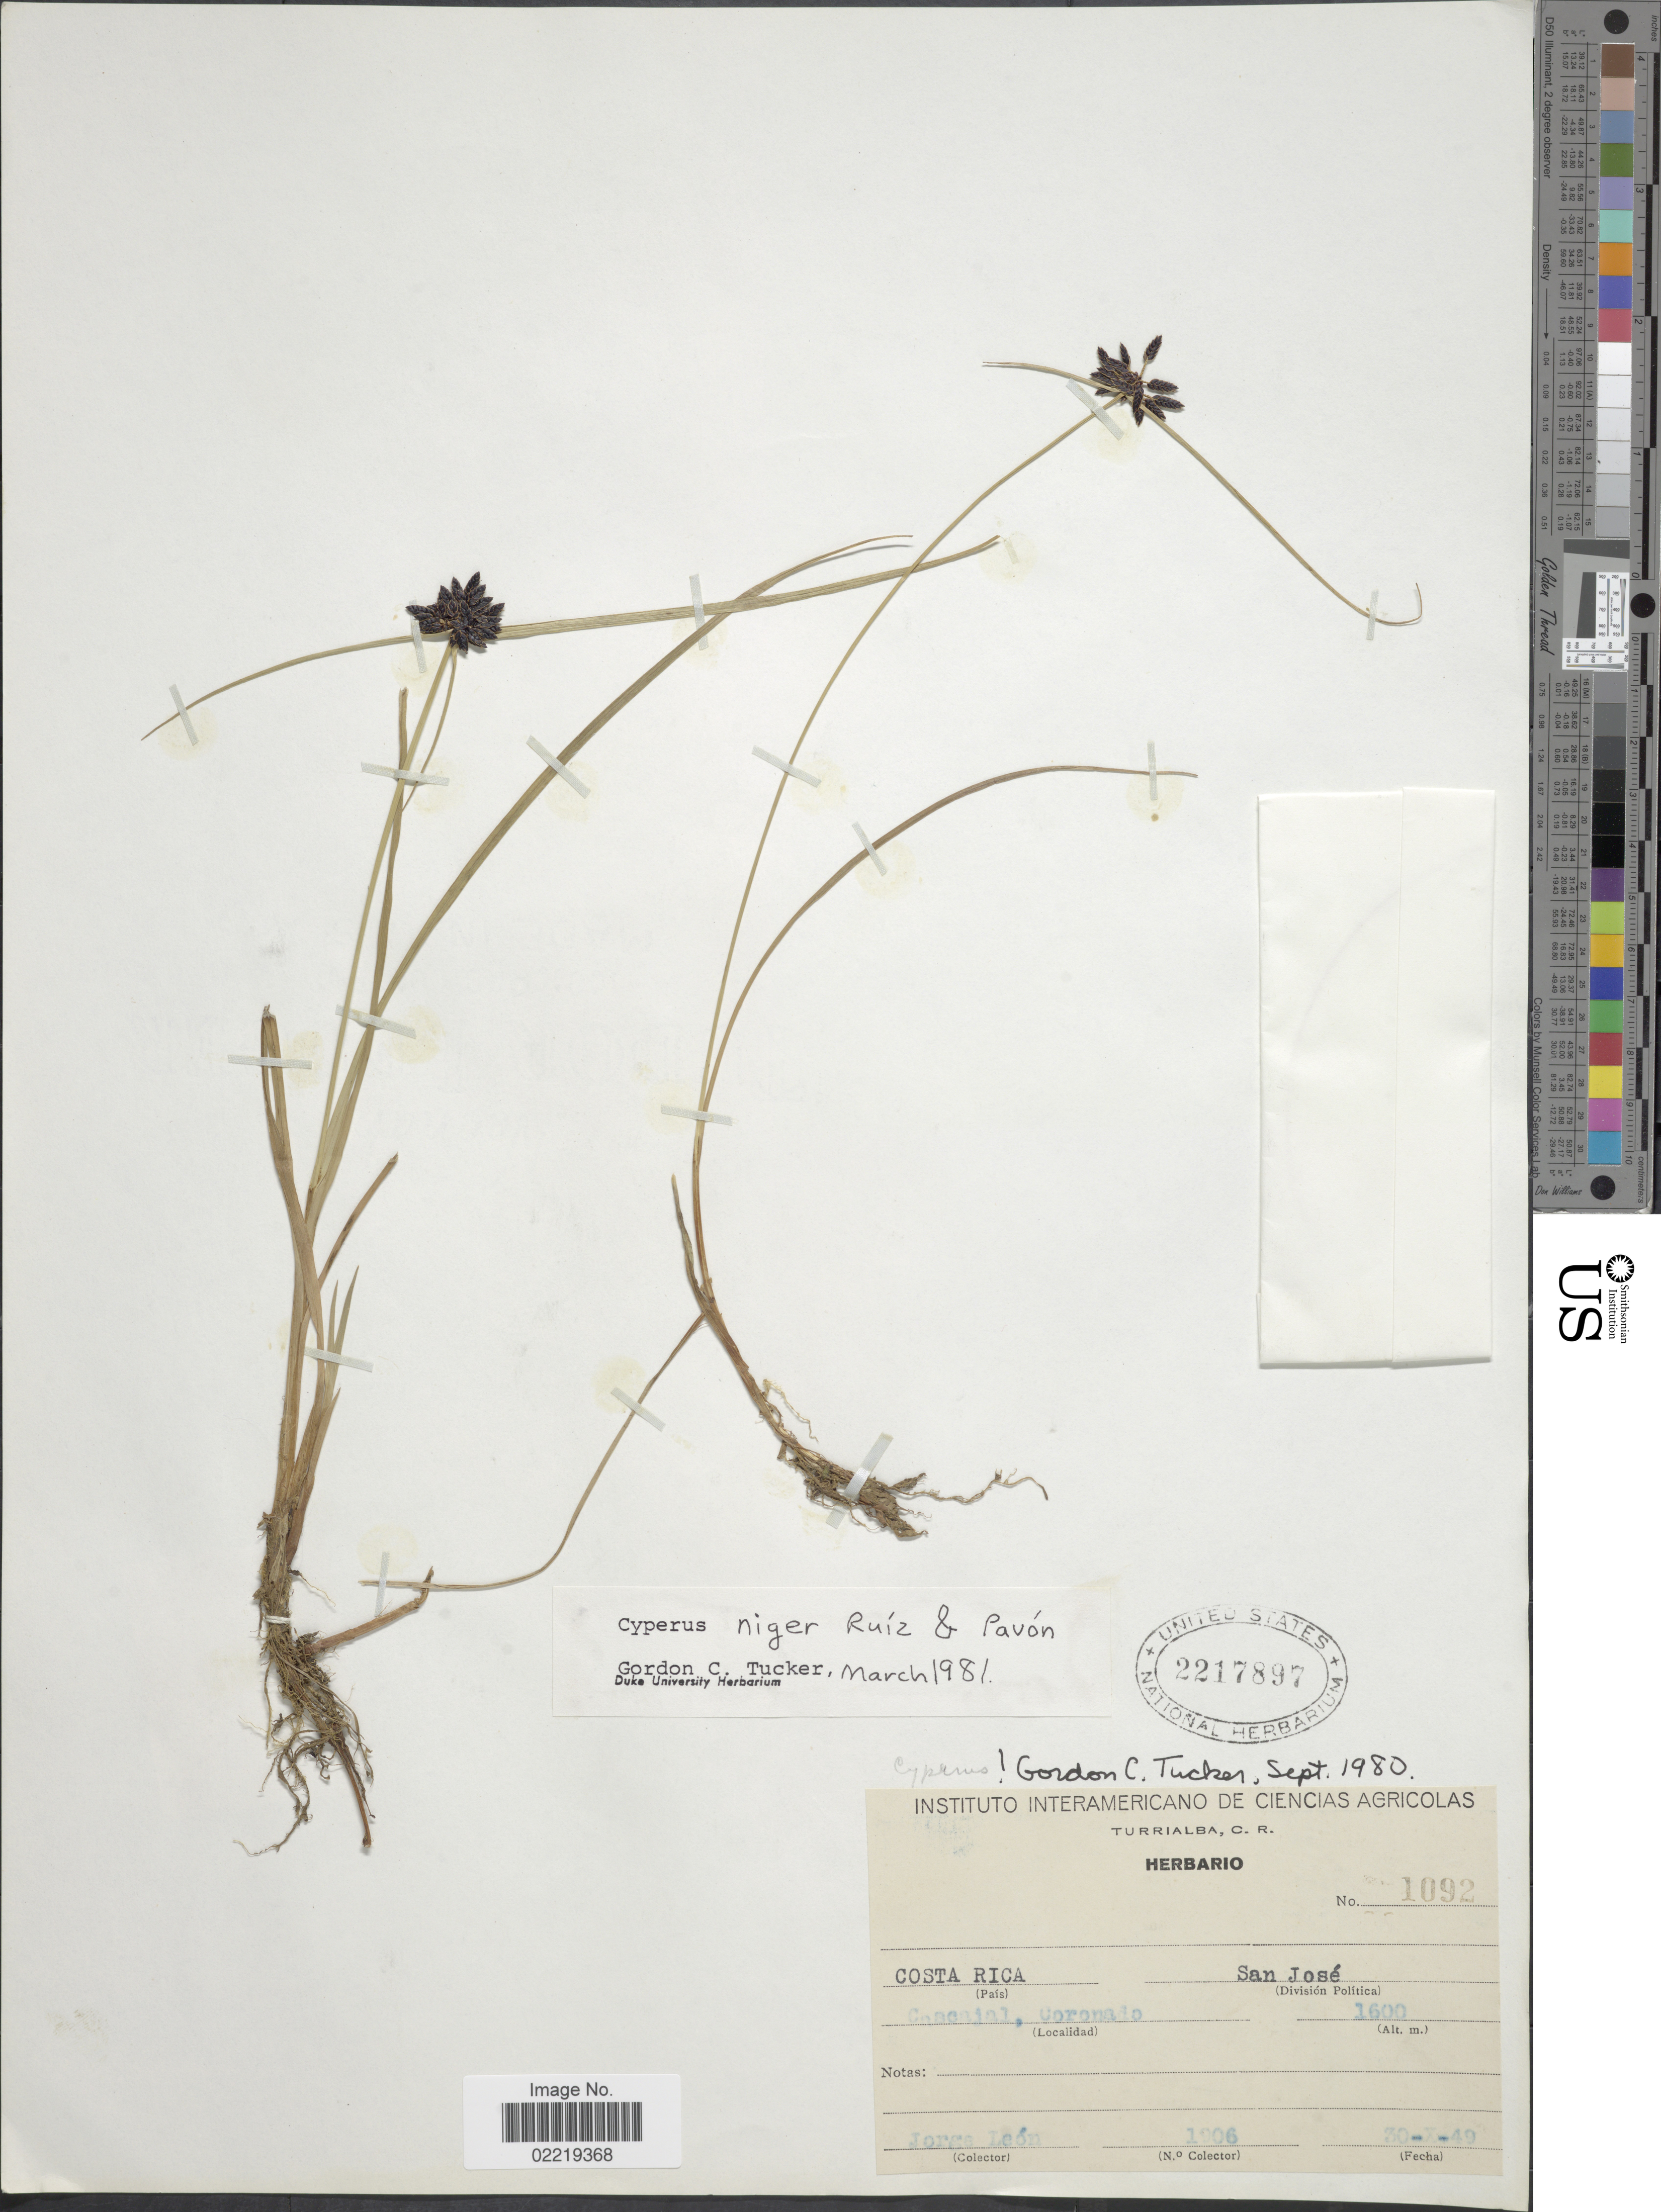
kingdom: Plantae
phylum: Tracheophyta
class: Liliopsida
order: Poales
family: Cyperaceae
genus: Cyperus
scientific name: Cyperus niger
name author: Ruiz & Pav.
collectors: J. León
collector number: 1906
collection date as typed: Transcribed d/m/y: 30/10/49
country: Costa Rica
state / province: San José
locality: Coacajal, Coronado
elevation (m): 1600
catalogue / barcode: US 2217897